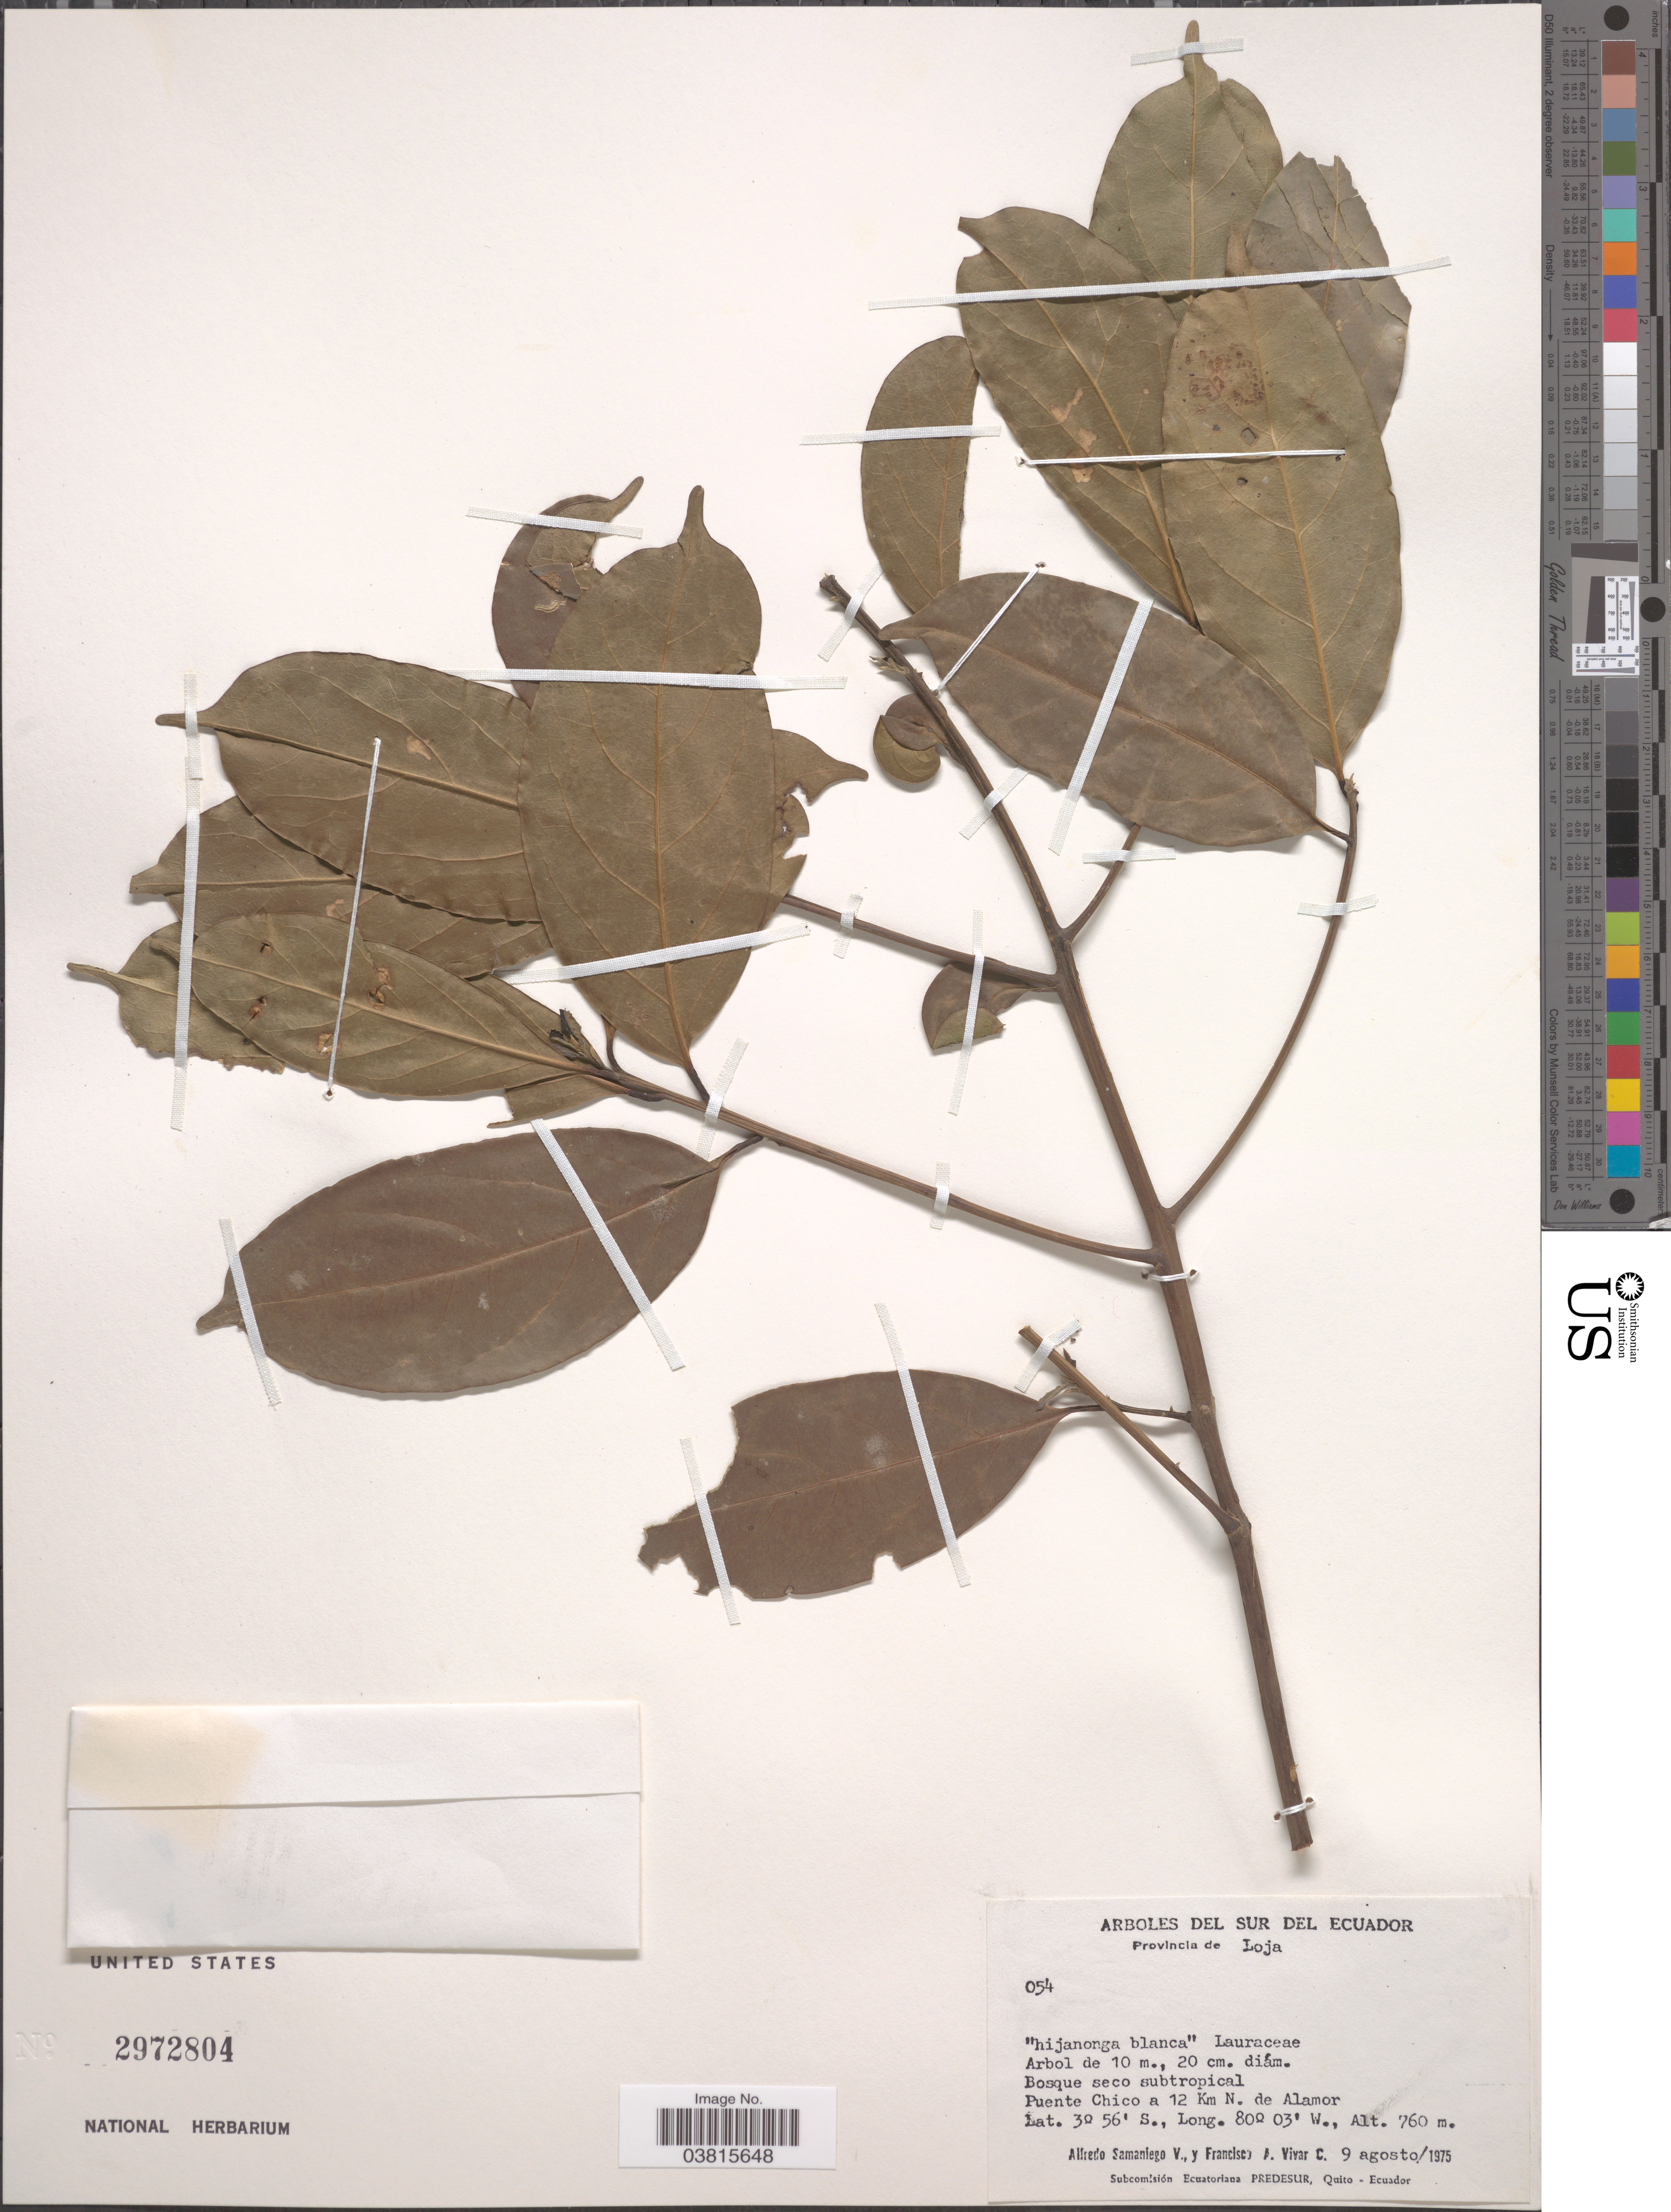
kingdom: Plantae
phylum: Tracheophyta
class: Magnoliopsida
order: Laurales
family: Lauraceae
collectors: A. V. Samaniego & F. A. Vivar C.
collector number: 054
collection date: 1975-08-09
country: Ecuador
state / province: Loja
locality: Sur del Ecuador. Bosque seco subtropical. Puente Chico a 12 Km N. de Alamor.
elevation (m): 760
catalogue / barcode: US 2972804